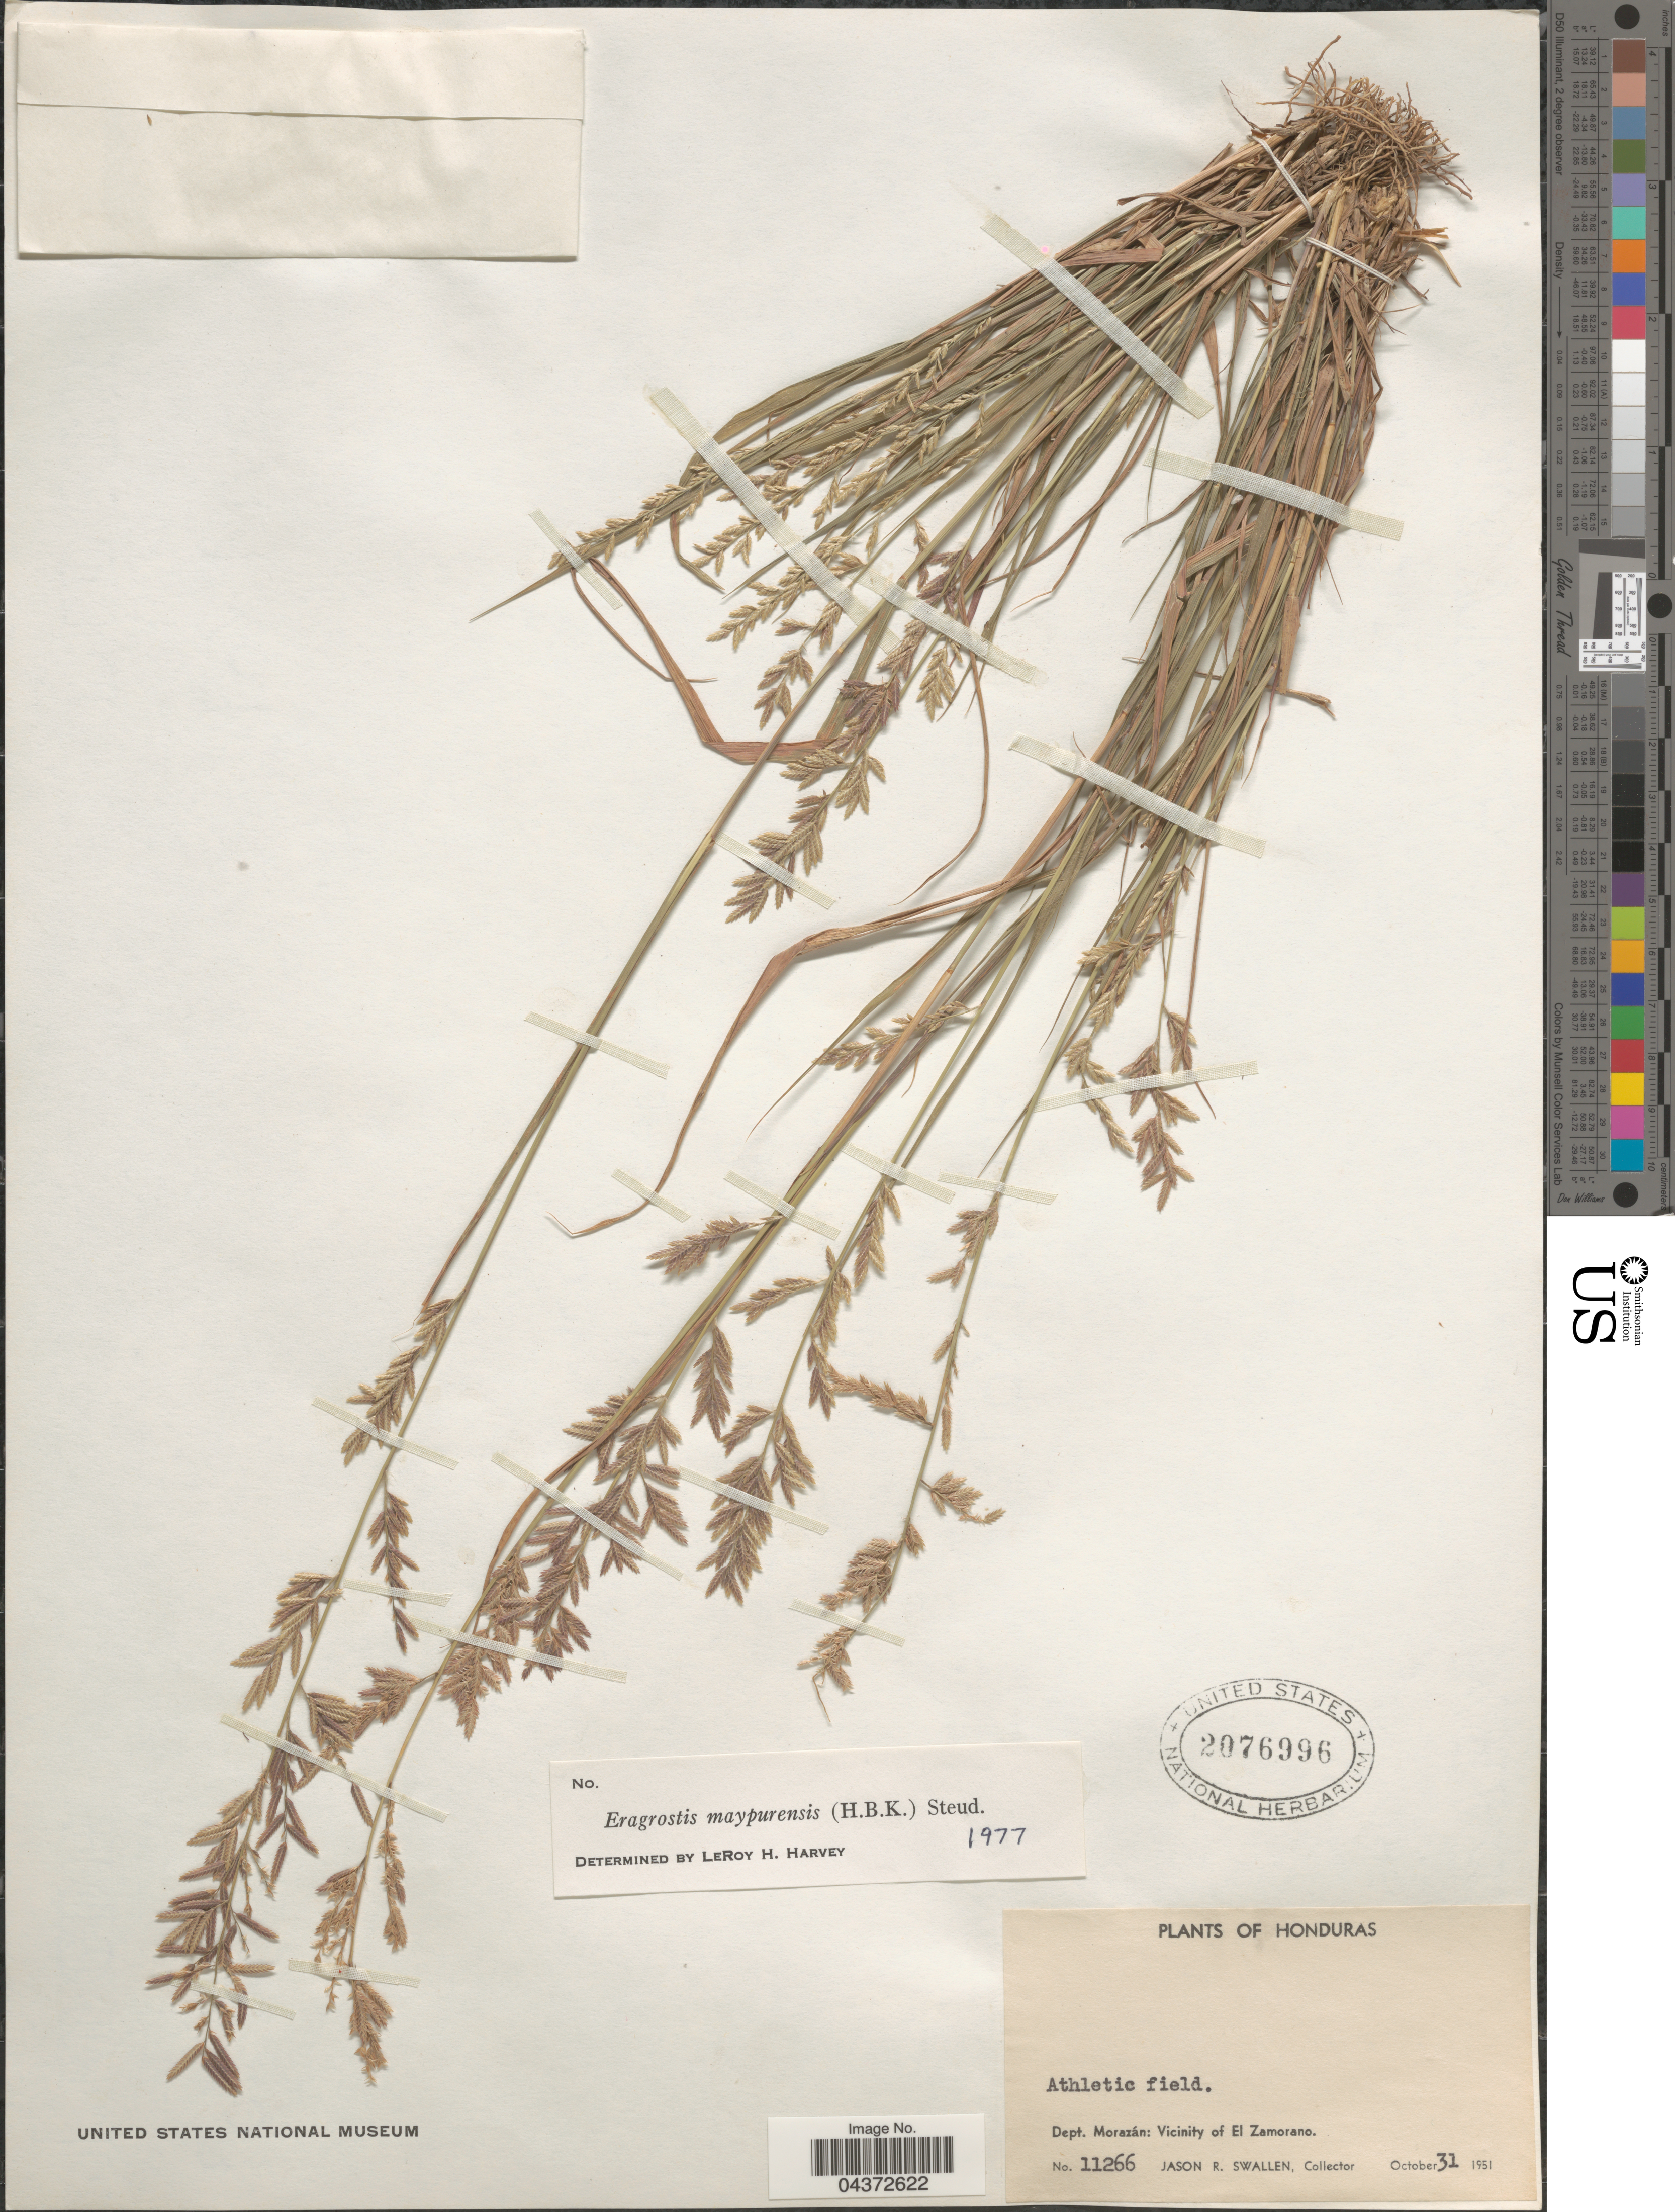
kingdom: Plantae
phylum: Tracheophyta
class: Liliopsida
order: Poales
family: Poaceae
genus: Eragrostis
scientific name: Eragrostis maypurensis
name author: (Kunth) Steud.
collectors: J. R. Swallen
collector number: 11266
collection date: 1951-10-31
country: Honduras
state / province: Fco. Morazán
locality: Athletic field. Dept. Morazán: Vicinity of El Zamorano.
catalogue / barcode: US 2076996